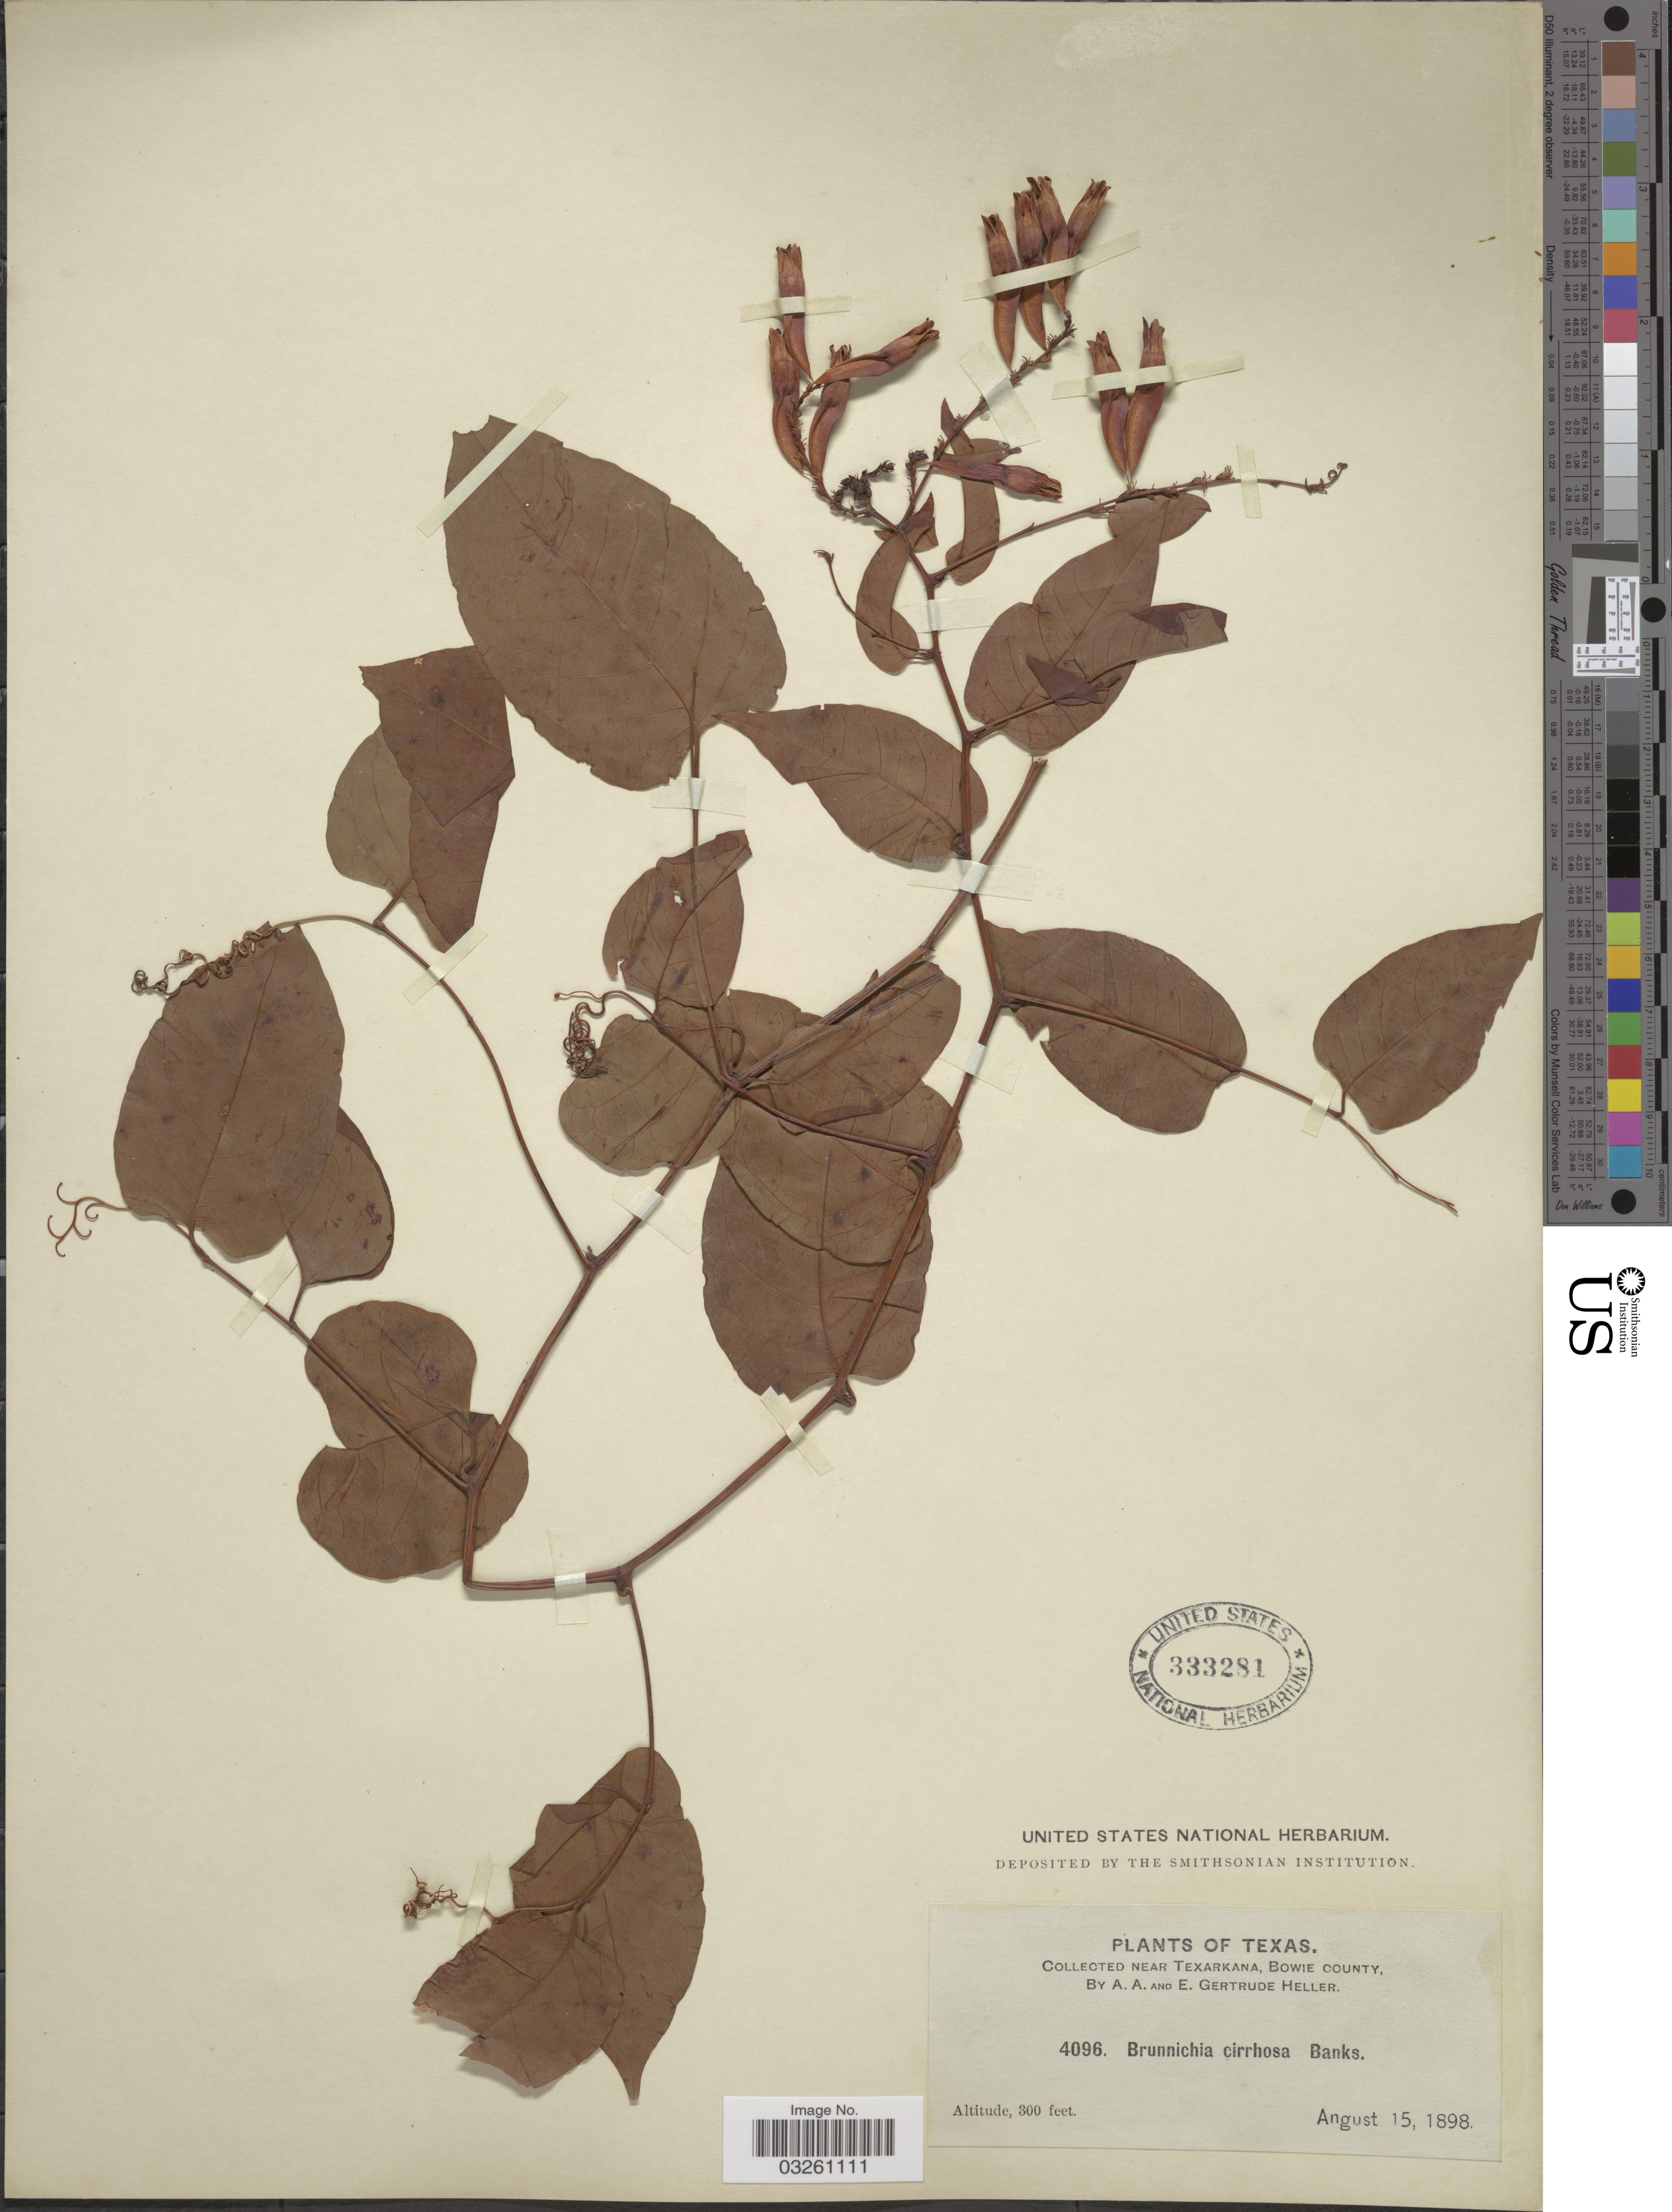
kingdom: Plantae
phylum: Tracheophyta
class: Magnoliopsida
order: Caryophyllales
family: Polygonaceae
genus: Brunnichia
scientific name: Brunnichia cirrhosa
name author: Gaertn.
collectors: A. A. Heller & E. G. Heller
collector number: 4096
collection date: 1898-08-15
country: United States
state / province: Texas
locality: Near Texarkana, Bowie County.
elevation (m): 91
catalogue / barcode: US 333281